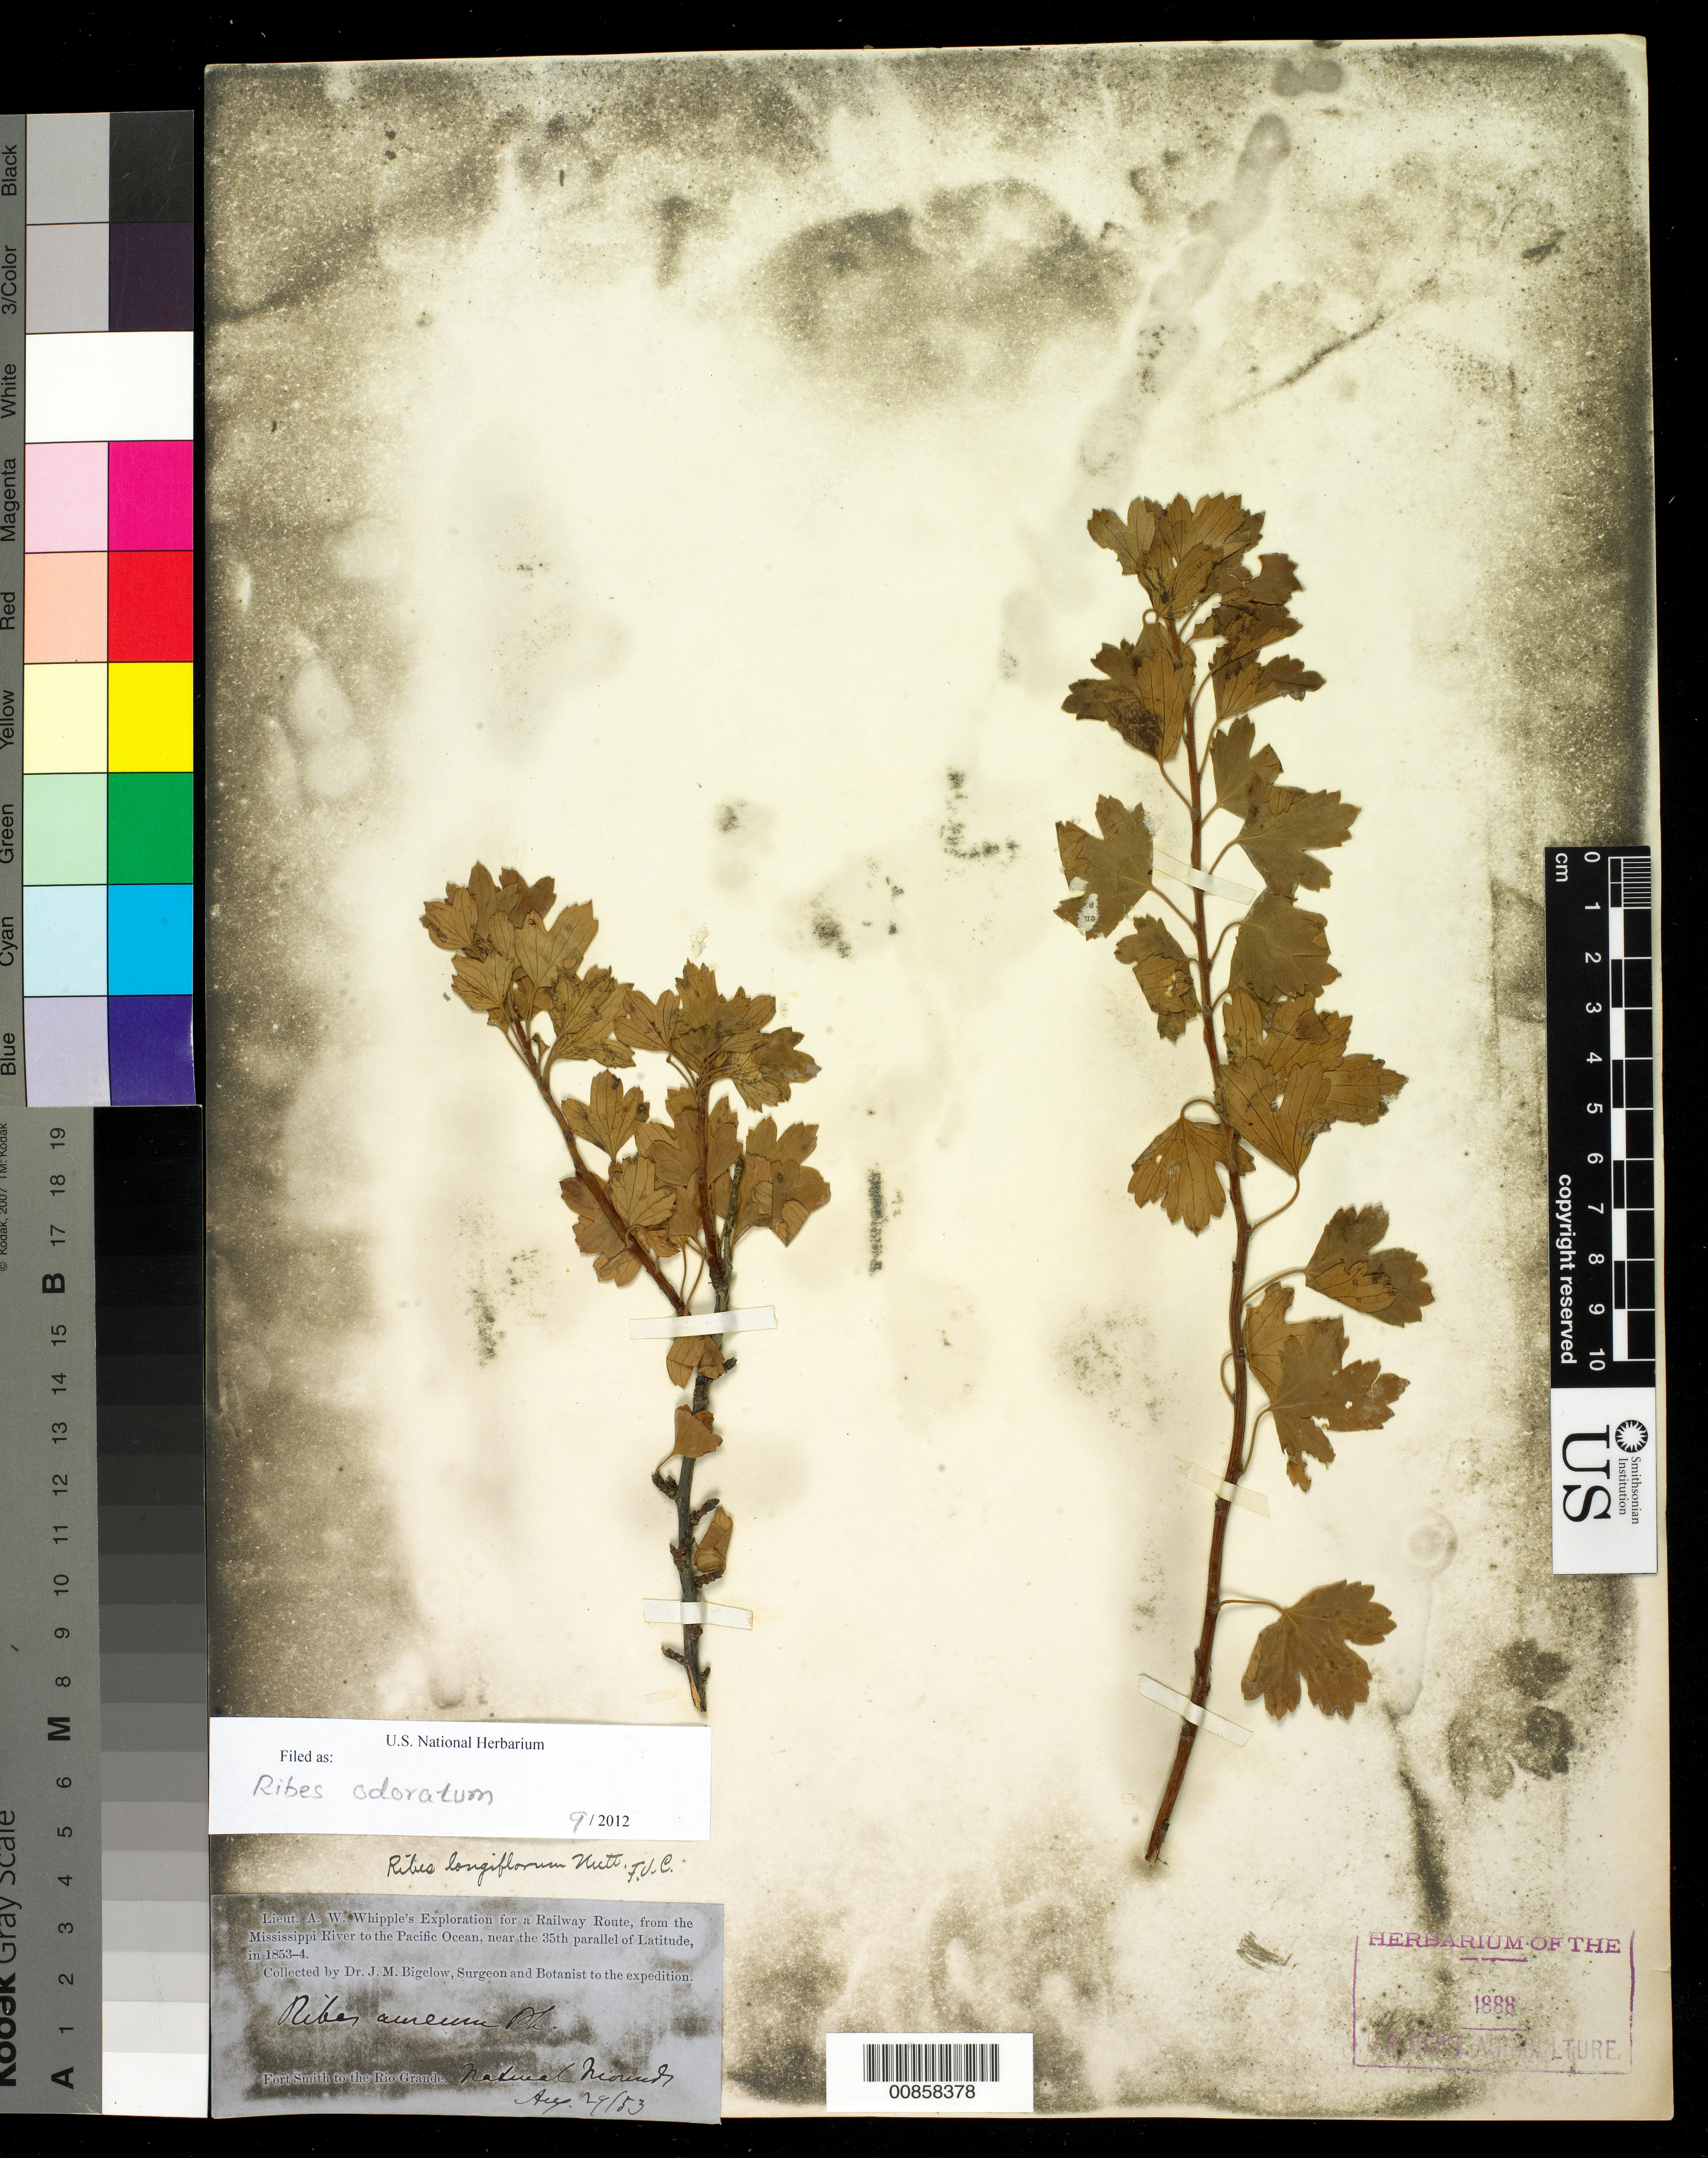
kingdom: Plantae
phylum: Tracheophyta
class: Magnoliopsida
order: Saxifragales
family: Grossulariaceae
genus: Ribes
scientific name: Ribes odoratum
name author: H.L. Wendl.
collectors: J. M. Bigelow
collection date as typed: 29 Aug 1853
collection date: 1853-08-29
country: United States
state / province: Oklahoma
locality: Fort Smith to Rio Grande. Natural Mounds.